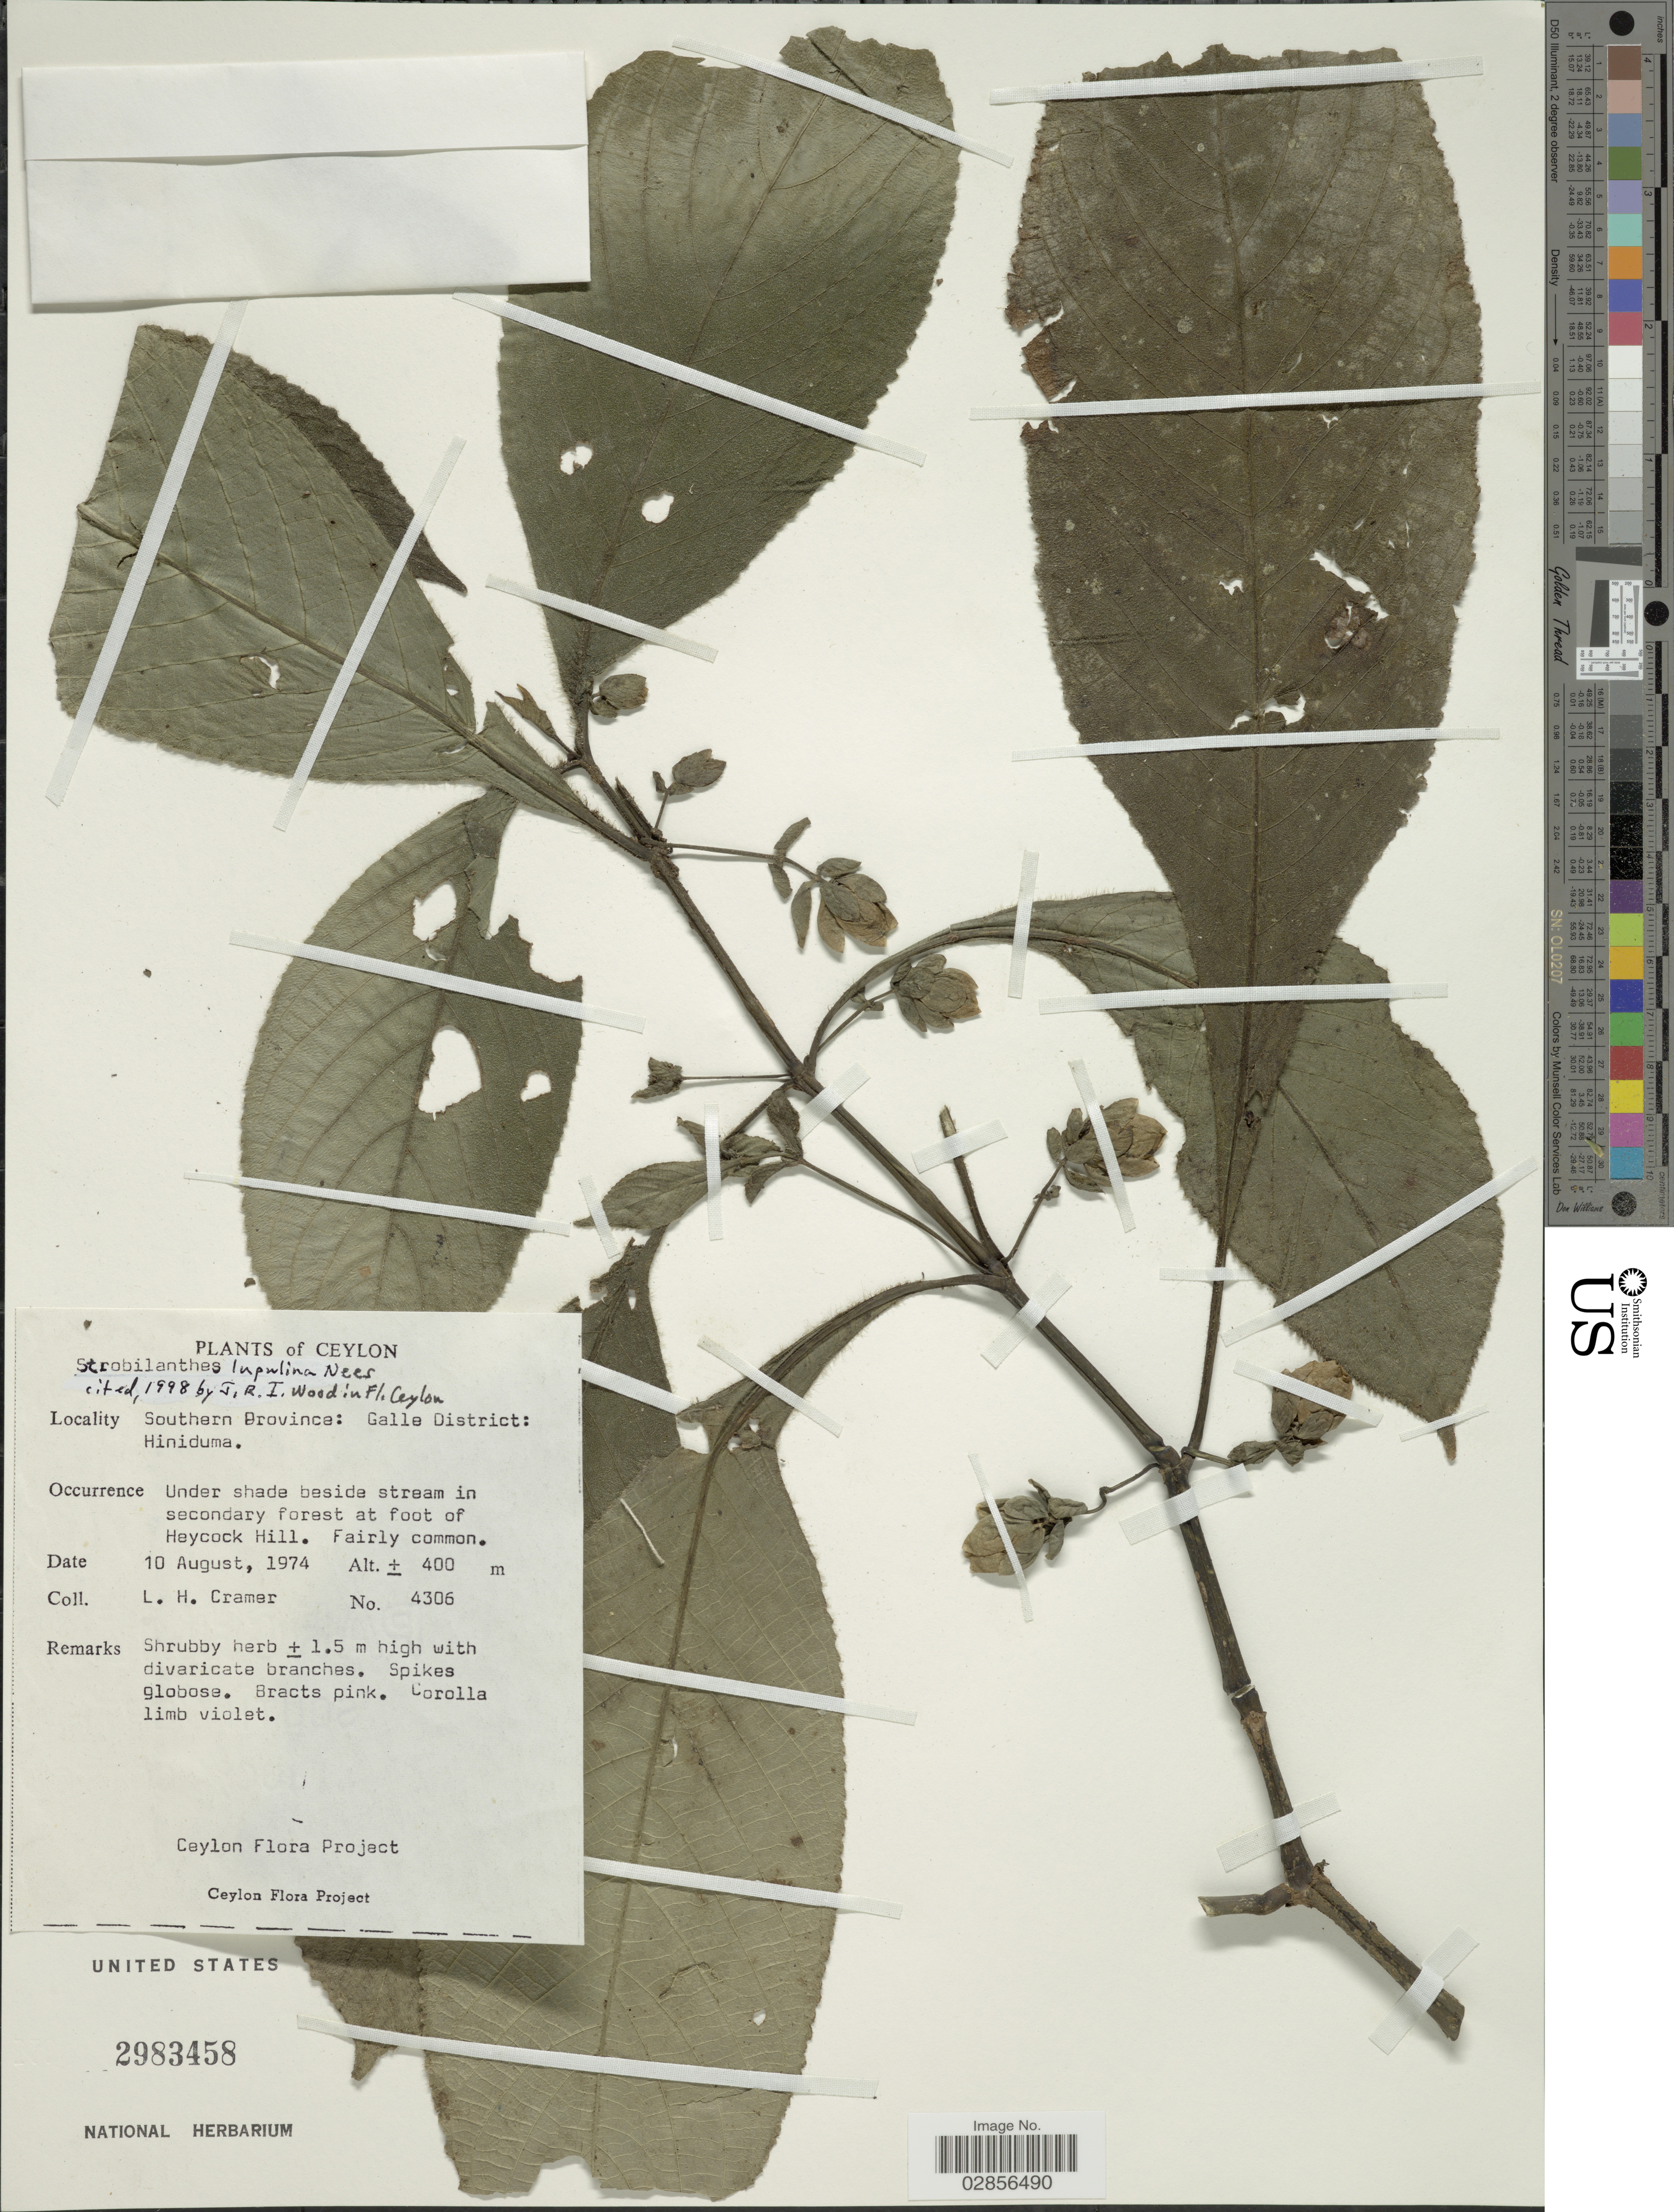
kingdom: Plantae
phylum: Tracheophyta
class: Magnoliopsida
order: Lamiales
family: Acanthaceae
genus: Strobilanthes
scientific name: Strobilanthes lupulina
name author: Nees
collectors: L. H. Cramer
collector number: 4306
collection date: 1974-08-10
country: Sri Lanka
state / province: Southern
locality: Ceylon. Galle District: Hiniduma. Under shade beside stream in secondary forest at foot of Heycock Hill.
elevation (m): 400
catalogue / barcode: US 2983458